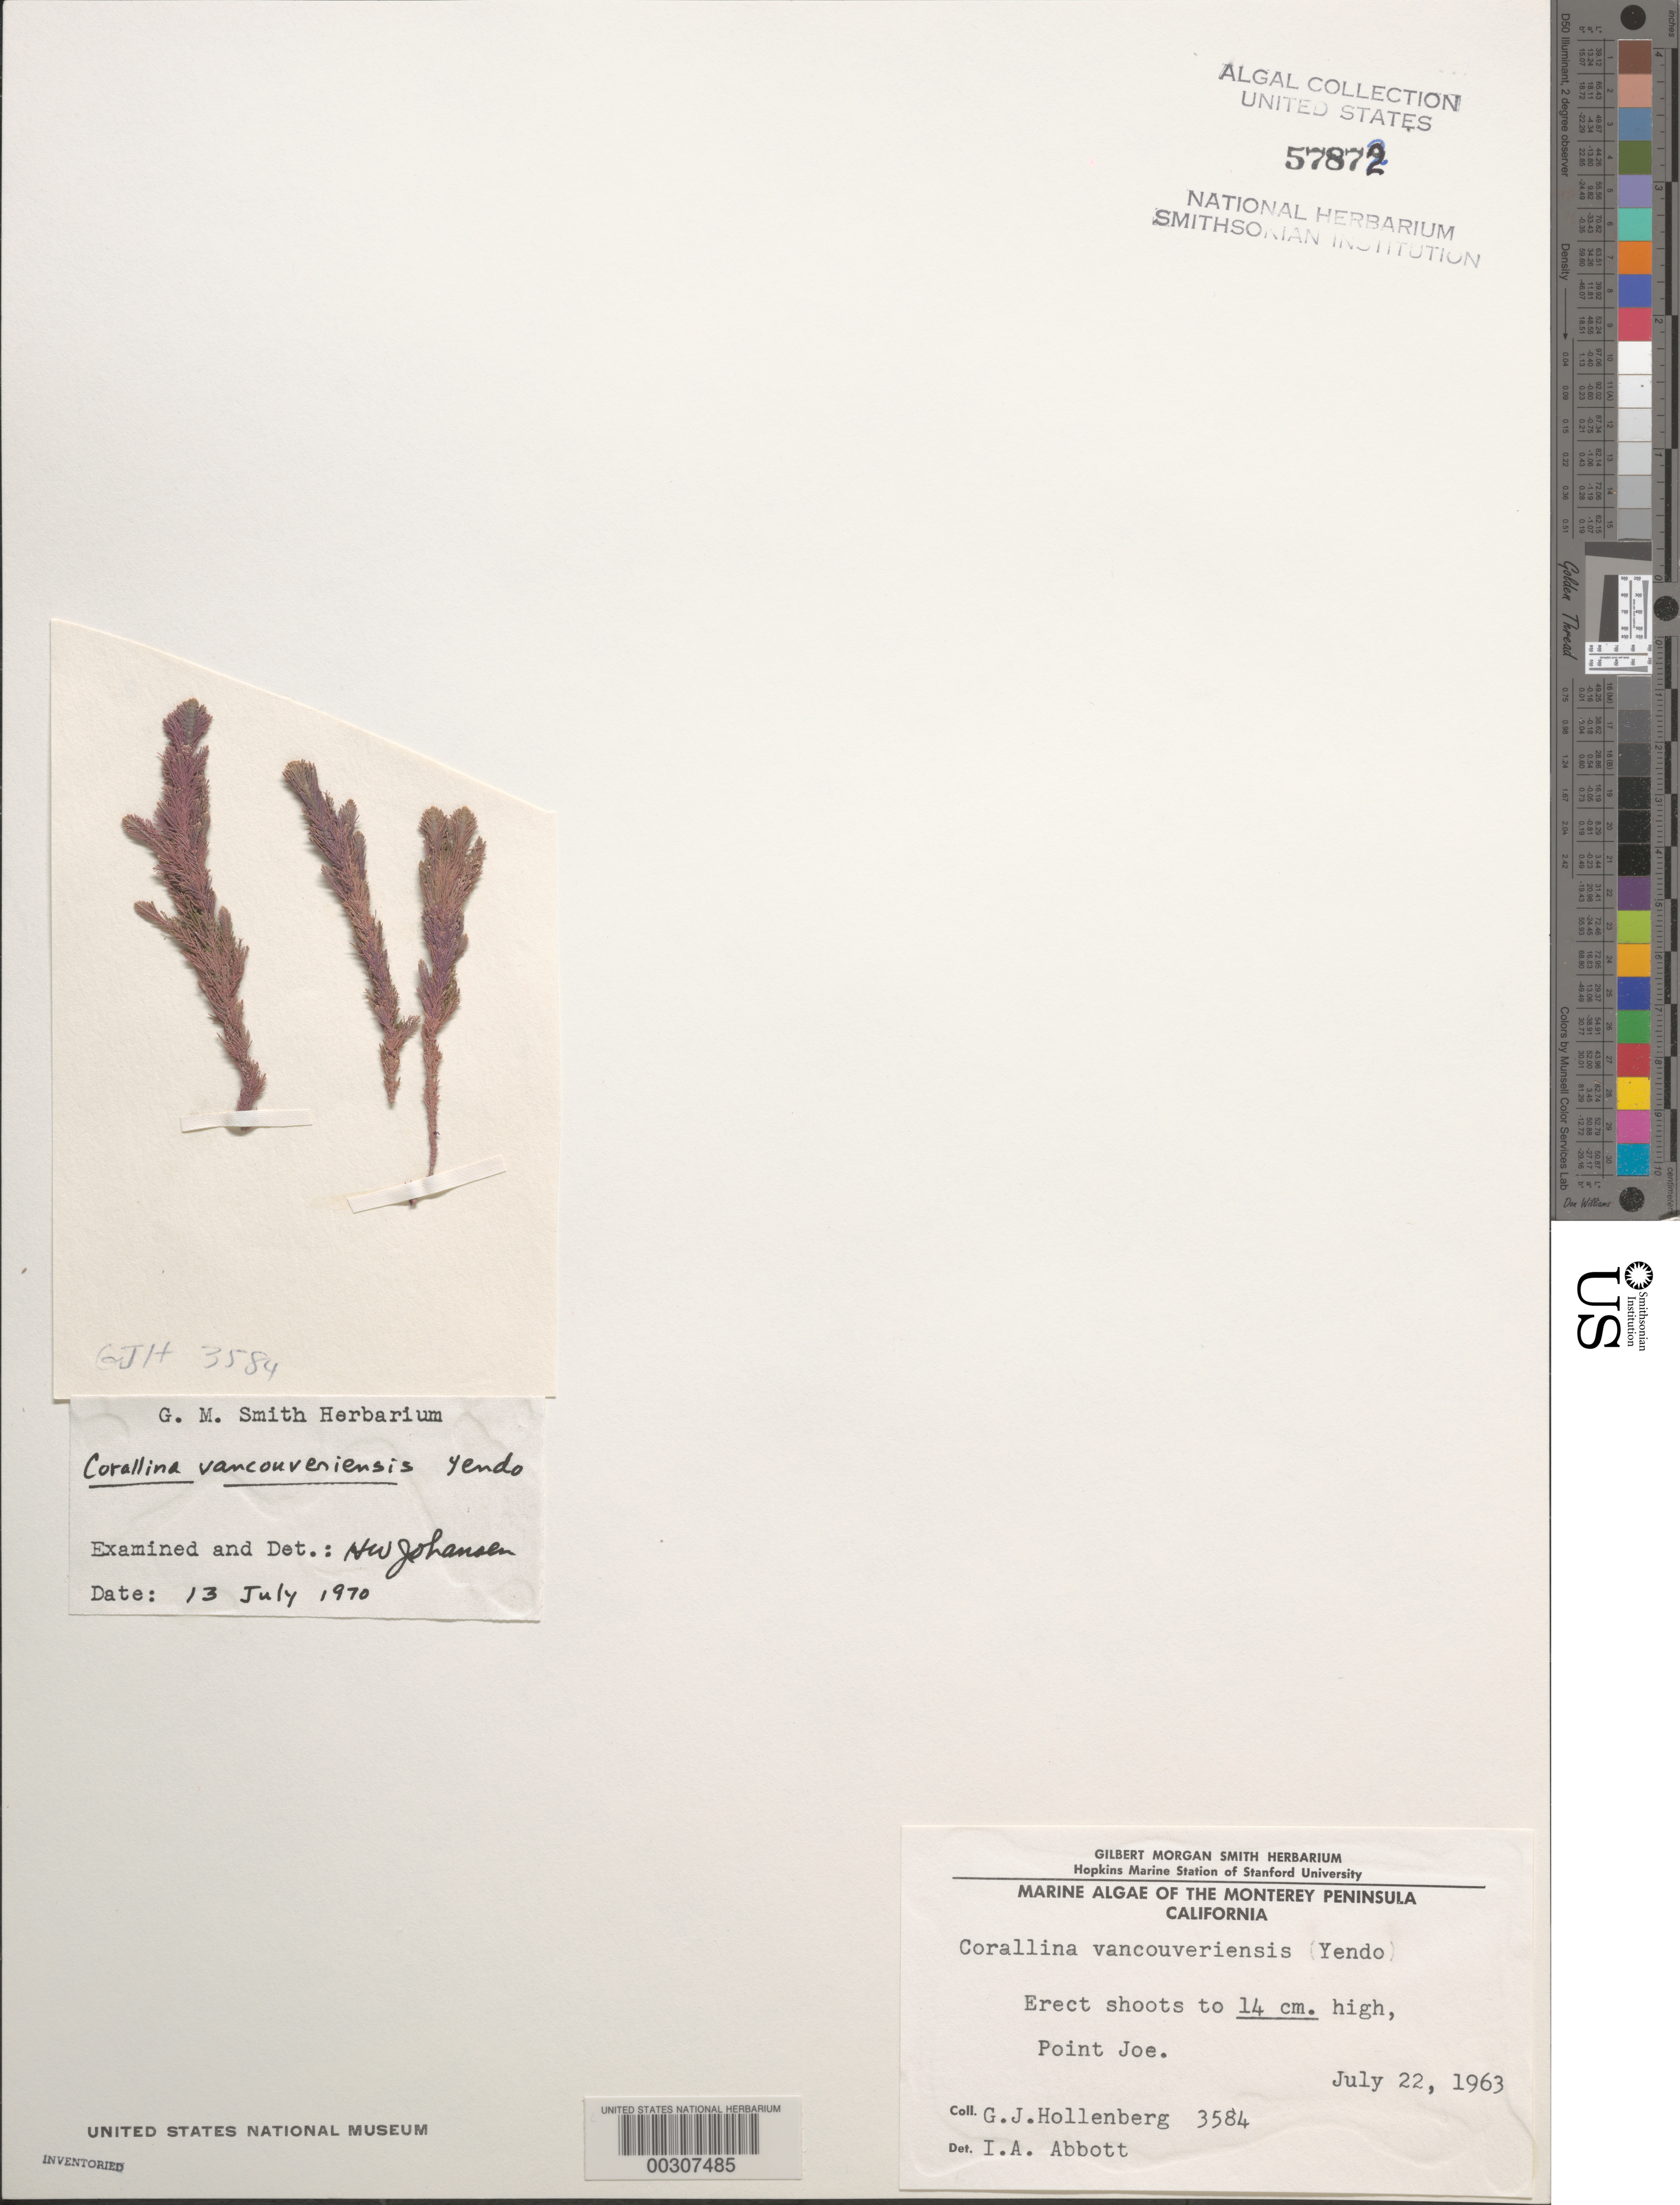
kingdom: Plantae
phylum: Rhodophyta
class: Florideophyceae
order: Corallinales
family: Corallinaceae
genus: Corallina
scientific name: Corallina vancouveriensis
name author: Yendo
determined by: Johansen, H. W.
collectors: G. Hollenberg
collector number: GJH 3584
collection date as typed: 22 Jul 1963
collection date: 1963-07-22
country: United States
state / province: California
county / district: Monterey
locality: Point Joe, Monterey Peninsula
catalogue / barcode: US 57872